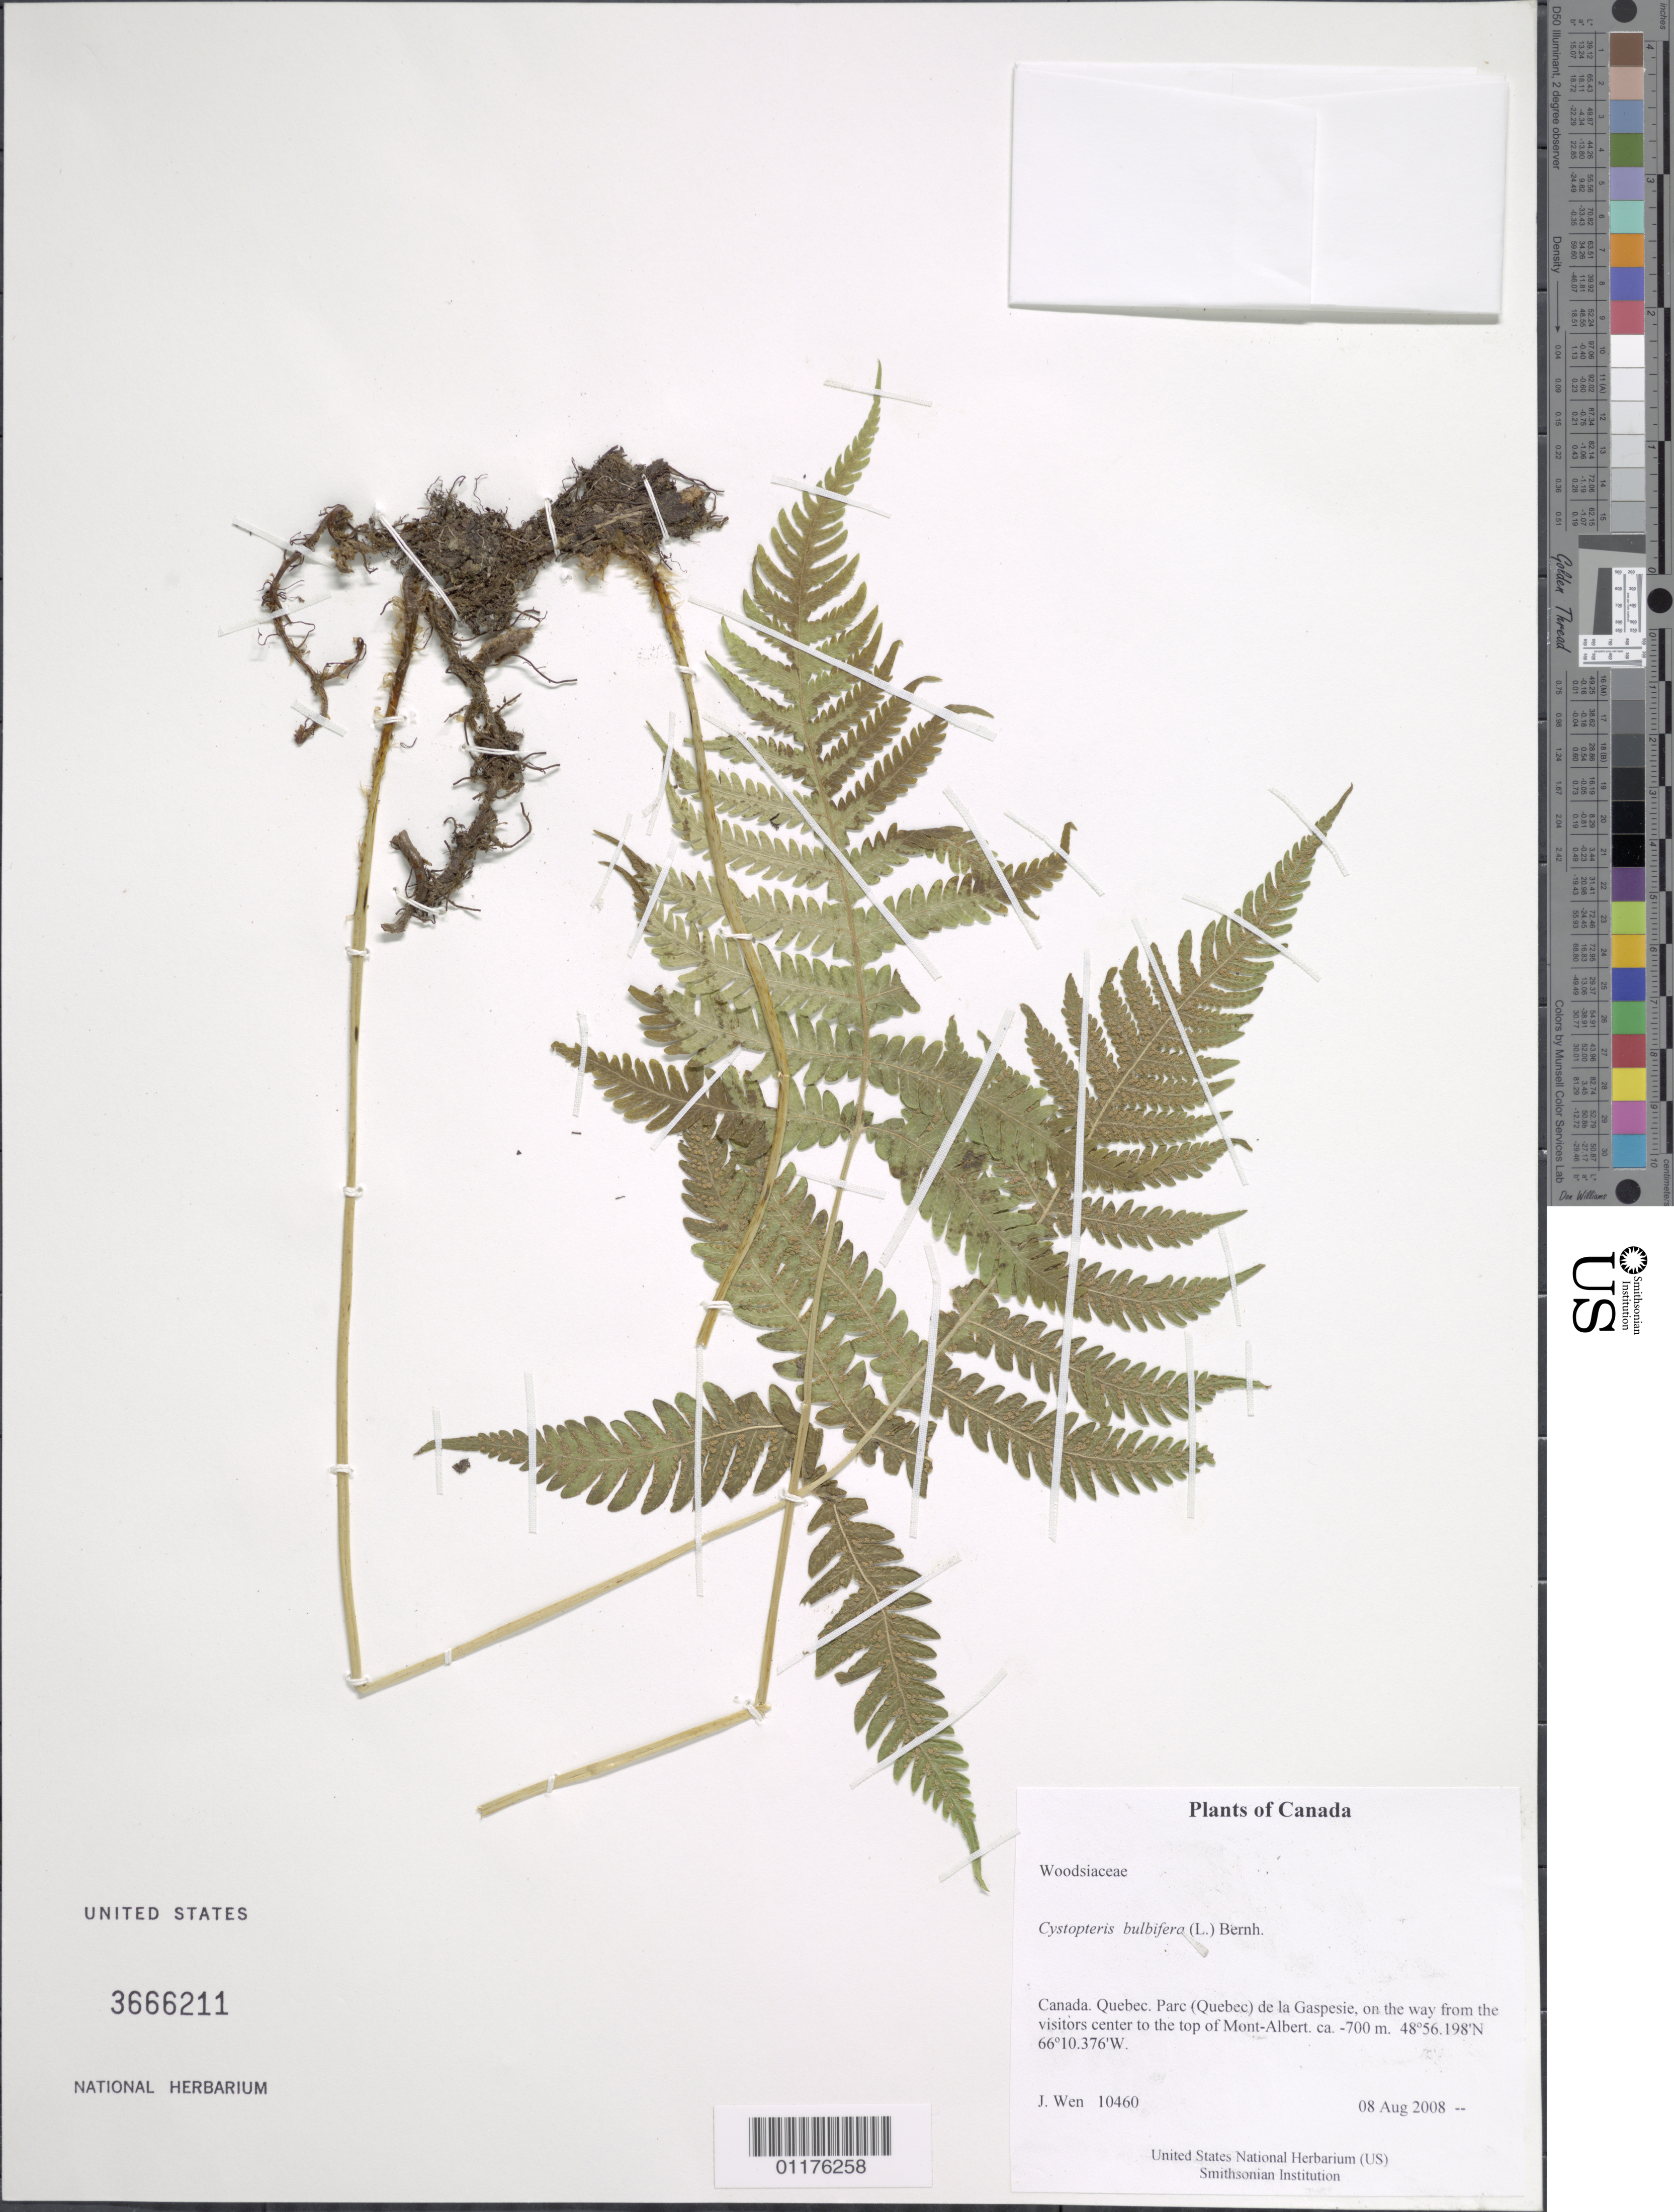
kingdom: Plantae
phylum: Tracheophyta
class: Polypodiopsida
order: Polypodiales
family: Cystopteridaceae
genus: Cystopteris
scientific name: Cystopteris bulbifera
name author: (L.) Bernh.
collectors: J. Wen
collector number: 10460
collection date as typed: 08 Aug 2008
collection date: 2008-08-08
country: Canada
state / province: Quebec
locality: Parc (Quebec) de la Gaspesie, on the way from the visitors center to the top of Mont-Albert.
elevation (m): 700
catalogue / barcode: US 3666211